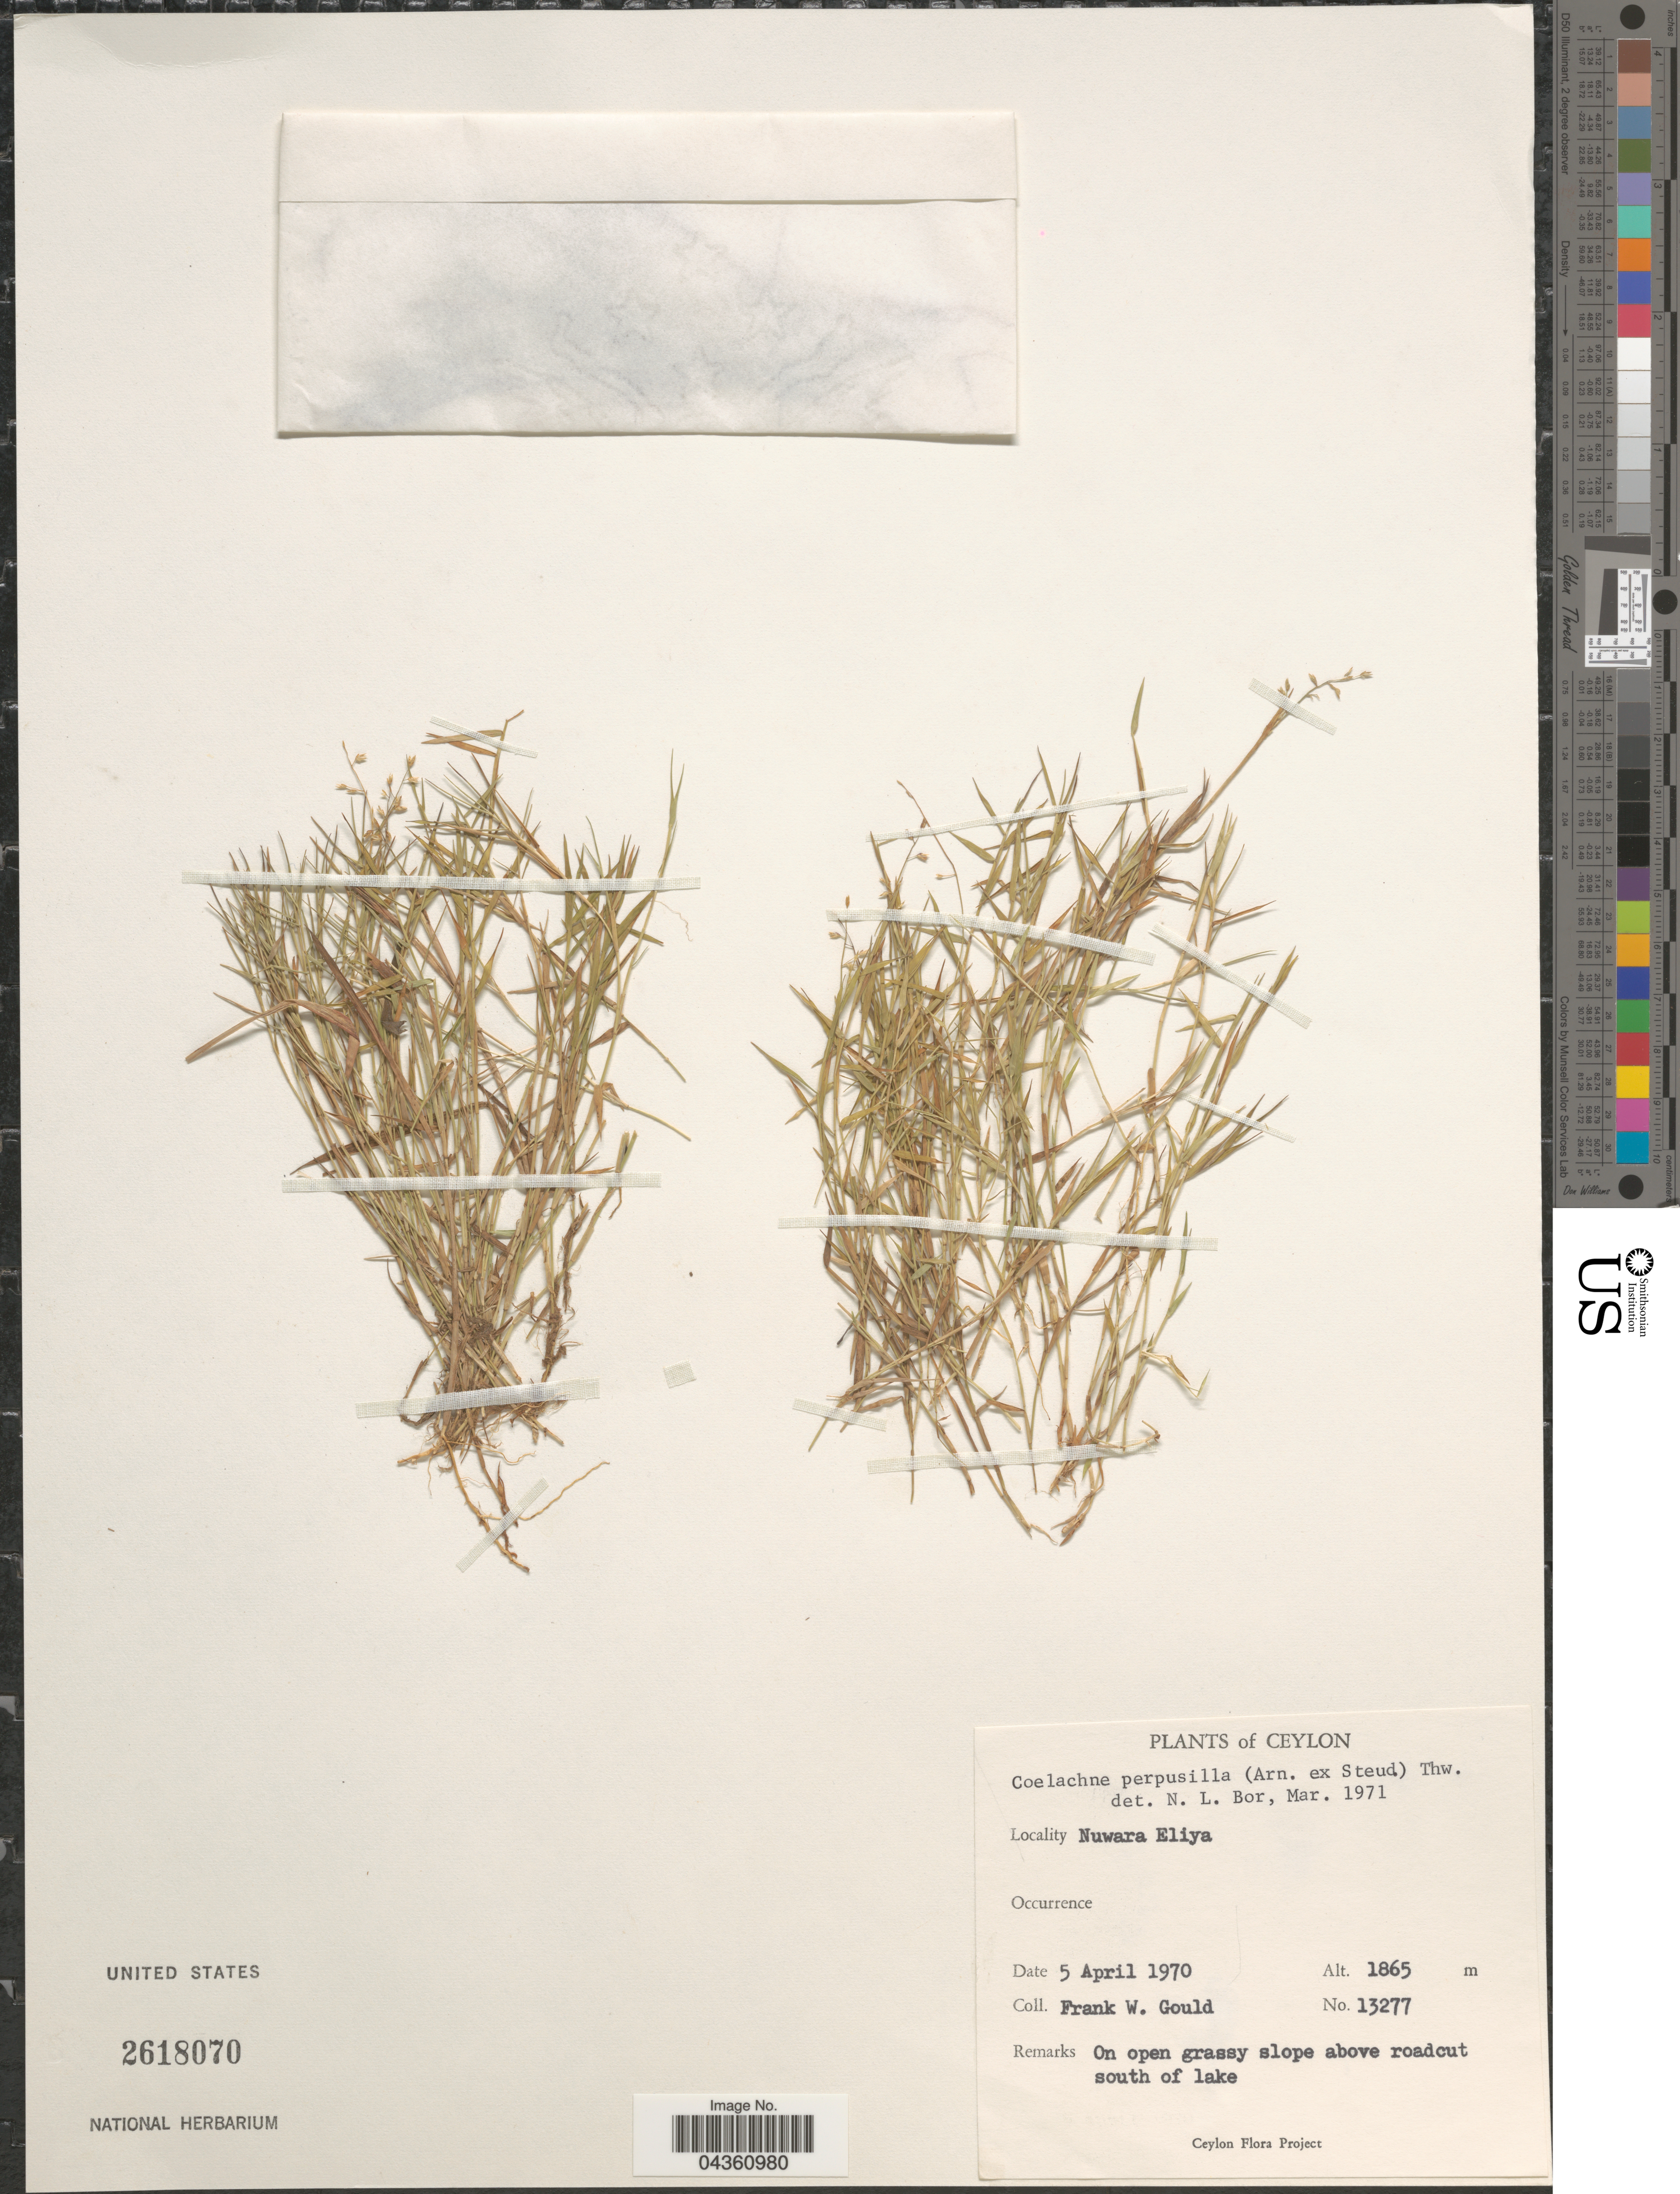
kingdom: Plantae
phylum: Tracheophyta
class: Liliopsida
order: Poales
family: Poaceae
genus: Coelachne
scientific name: Coelachne perpusilla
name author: (Arn. ex Steud.) Thwaites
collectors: F. W. Gould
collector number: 13277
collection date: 1970-04-05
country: Sri Lanka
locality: Ceylon. Nuwara Eliya. Above roadcut south of lake.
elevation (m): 1865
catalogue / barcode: US 2618070